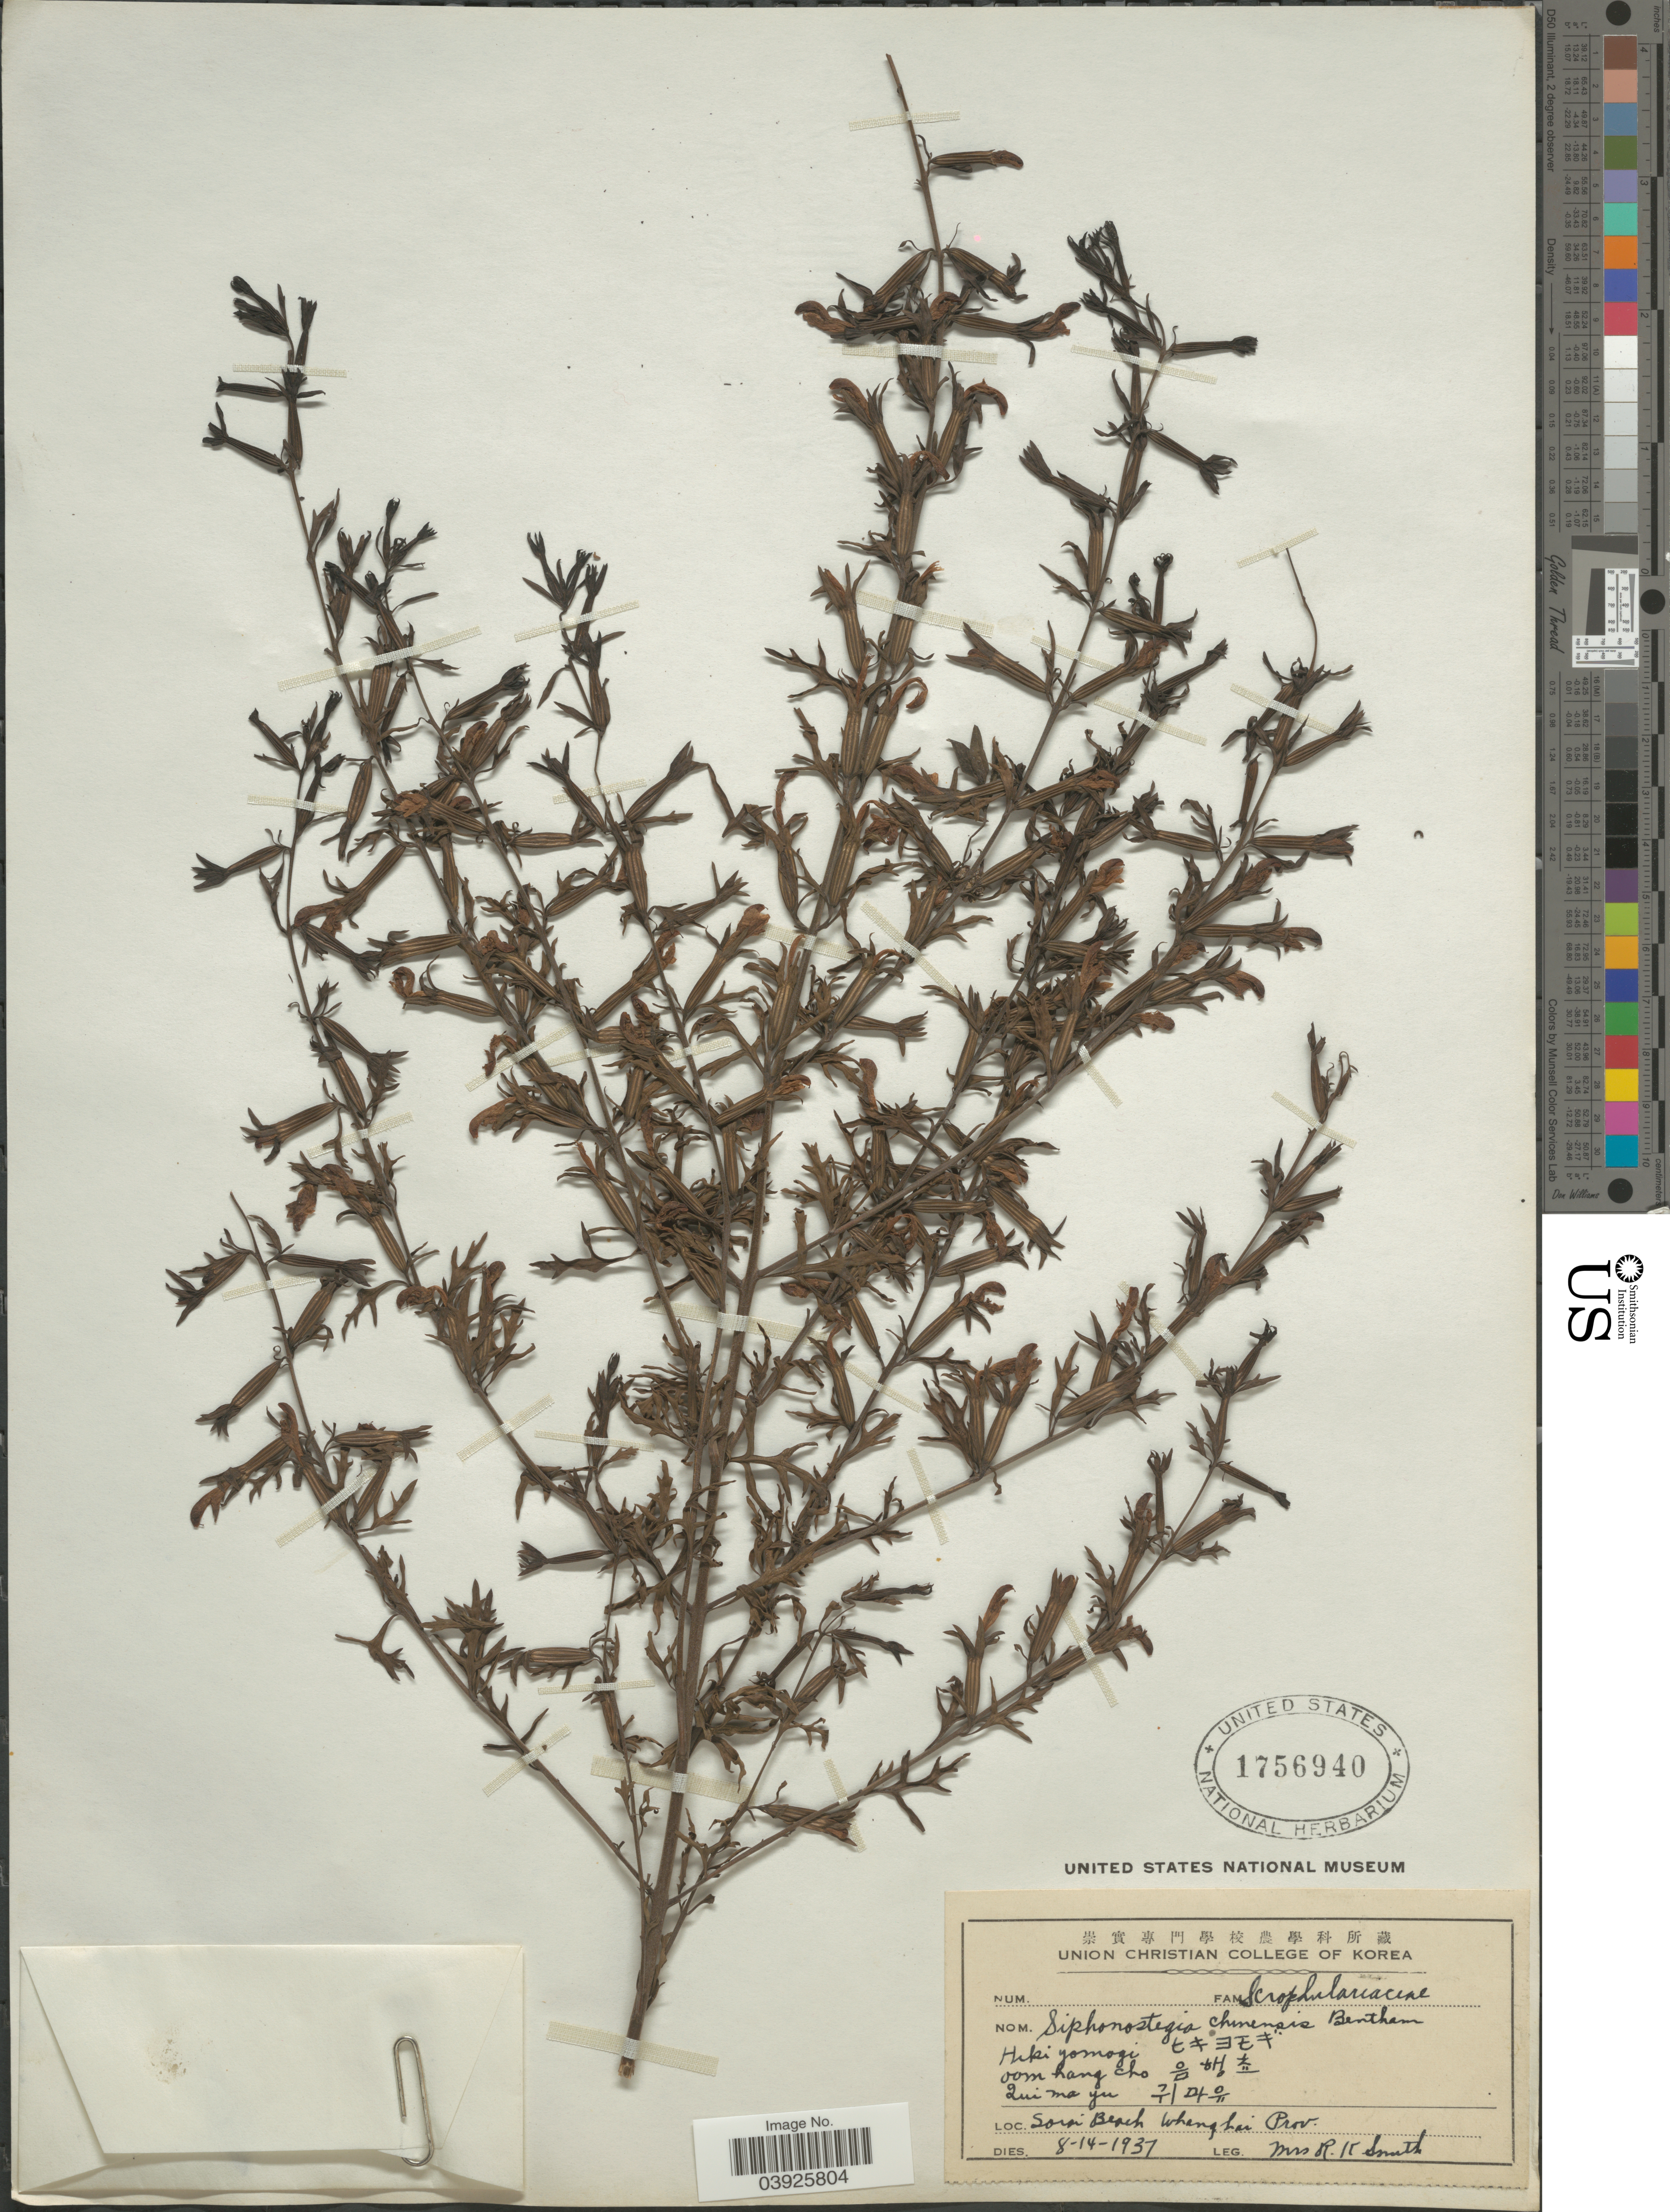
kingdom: Plantae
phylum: Tracheophyta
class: Magnoliopsida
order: Lamiales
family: Orobanchaceae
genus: Siphonostegia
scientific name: Siphonostegia chinensis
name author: Benth.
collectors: R. Smith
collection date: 1937-08-14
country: North Korea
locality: Sorai Beach Wheng hai Prov.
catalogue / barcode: US 1756940